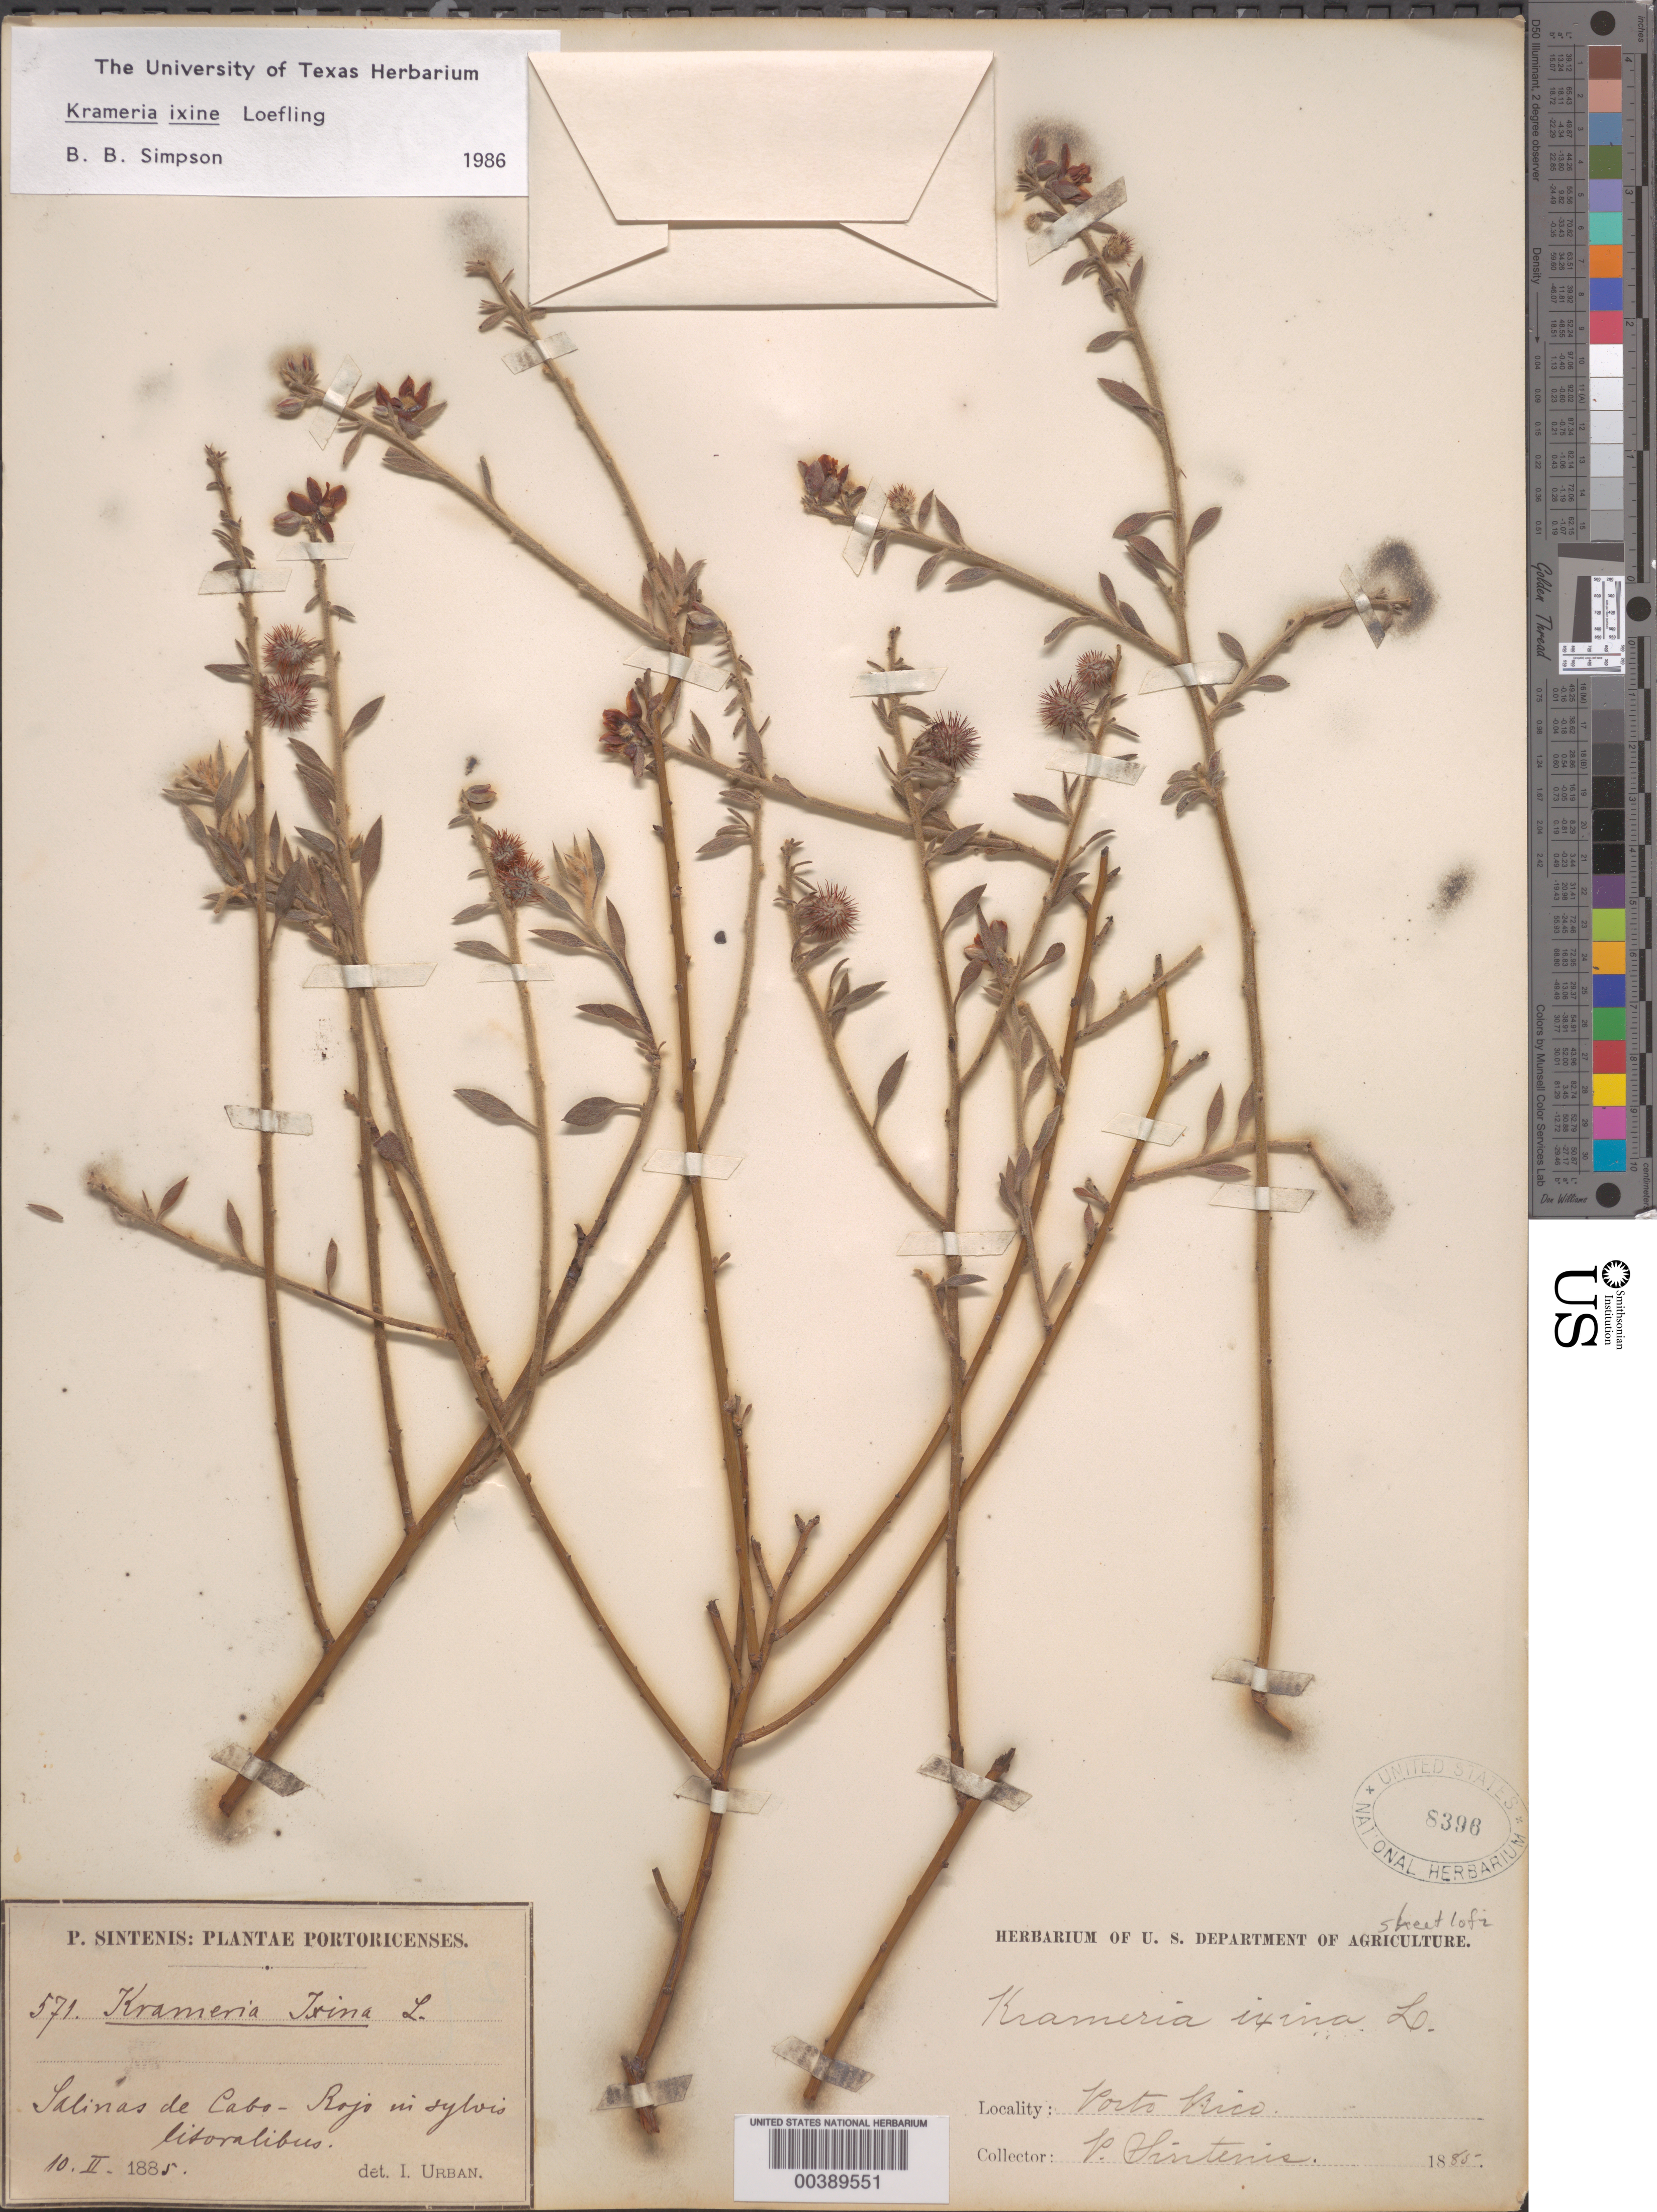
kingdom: Plantae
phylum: Tracheophyta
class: Magnoliopsida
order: Zygophyllales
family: Krameriaceae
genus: Krameria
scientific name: Krameria ixine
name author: L.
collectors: P. Sintenis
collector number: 571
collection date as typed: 10 Feb 1885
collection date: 1885-02-10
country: Puerto Rico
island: Greater Antilles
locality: Salinas de cabo-rojo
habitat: In sylvis litoralibus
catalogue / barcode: US 8396